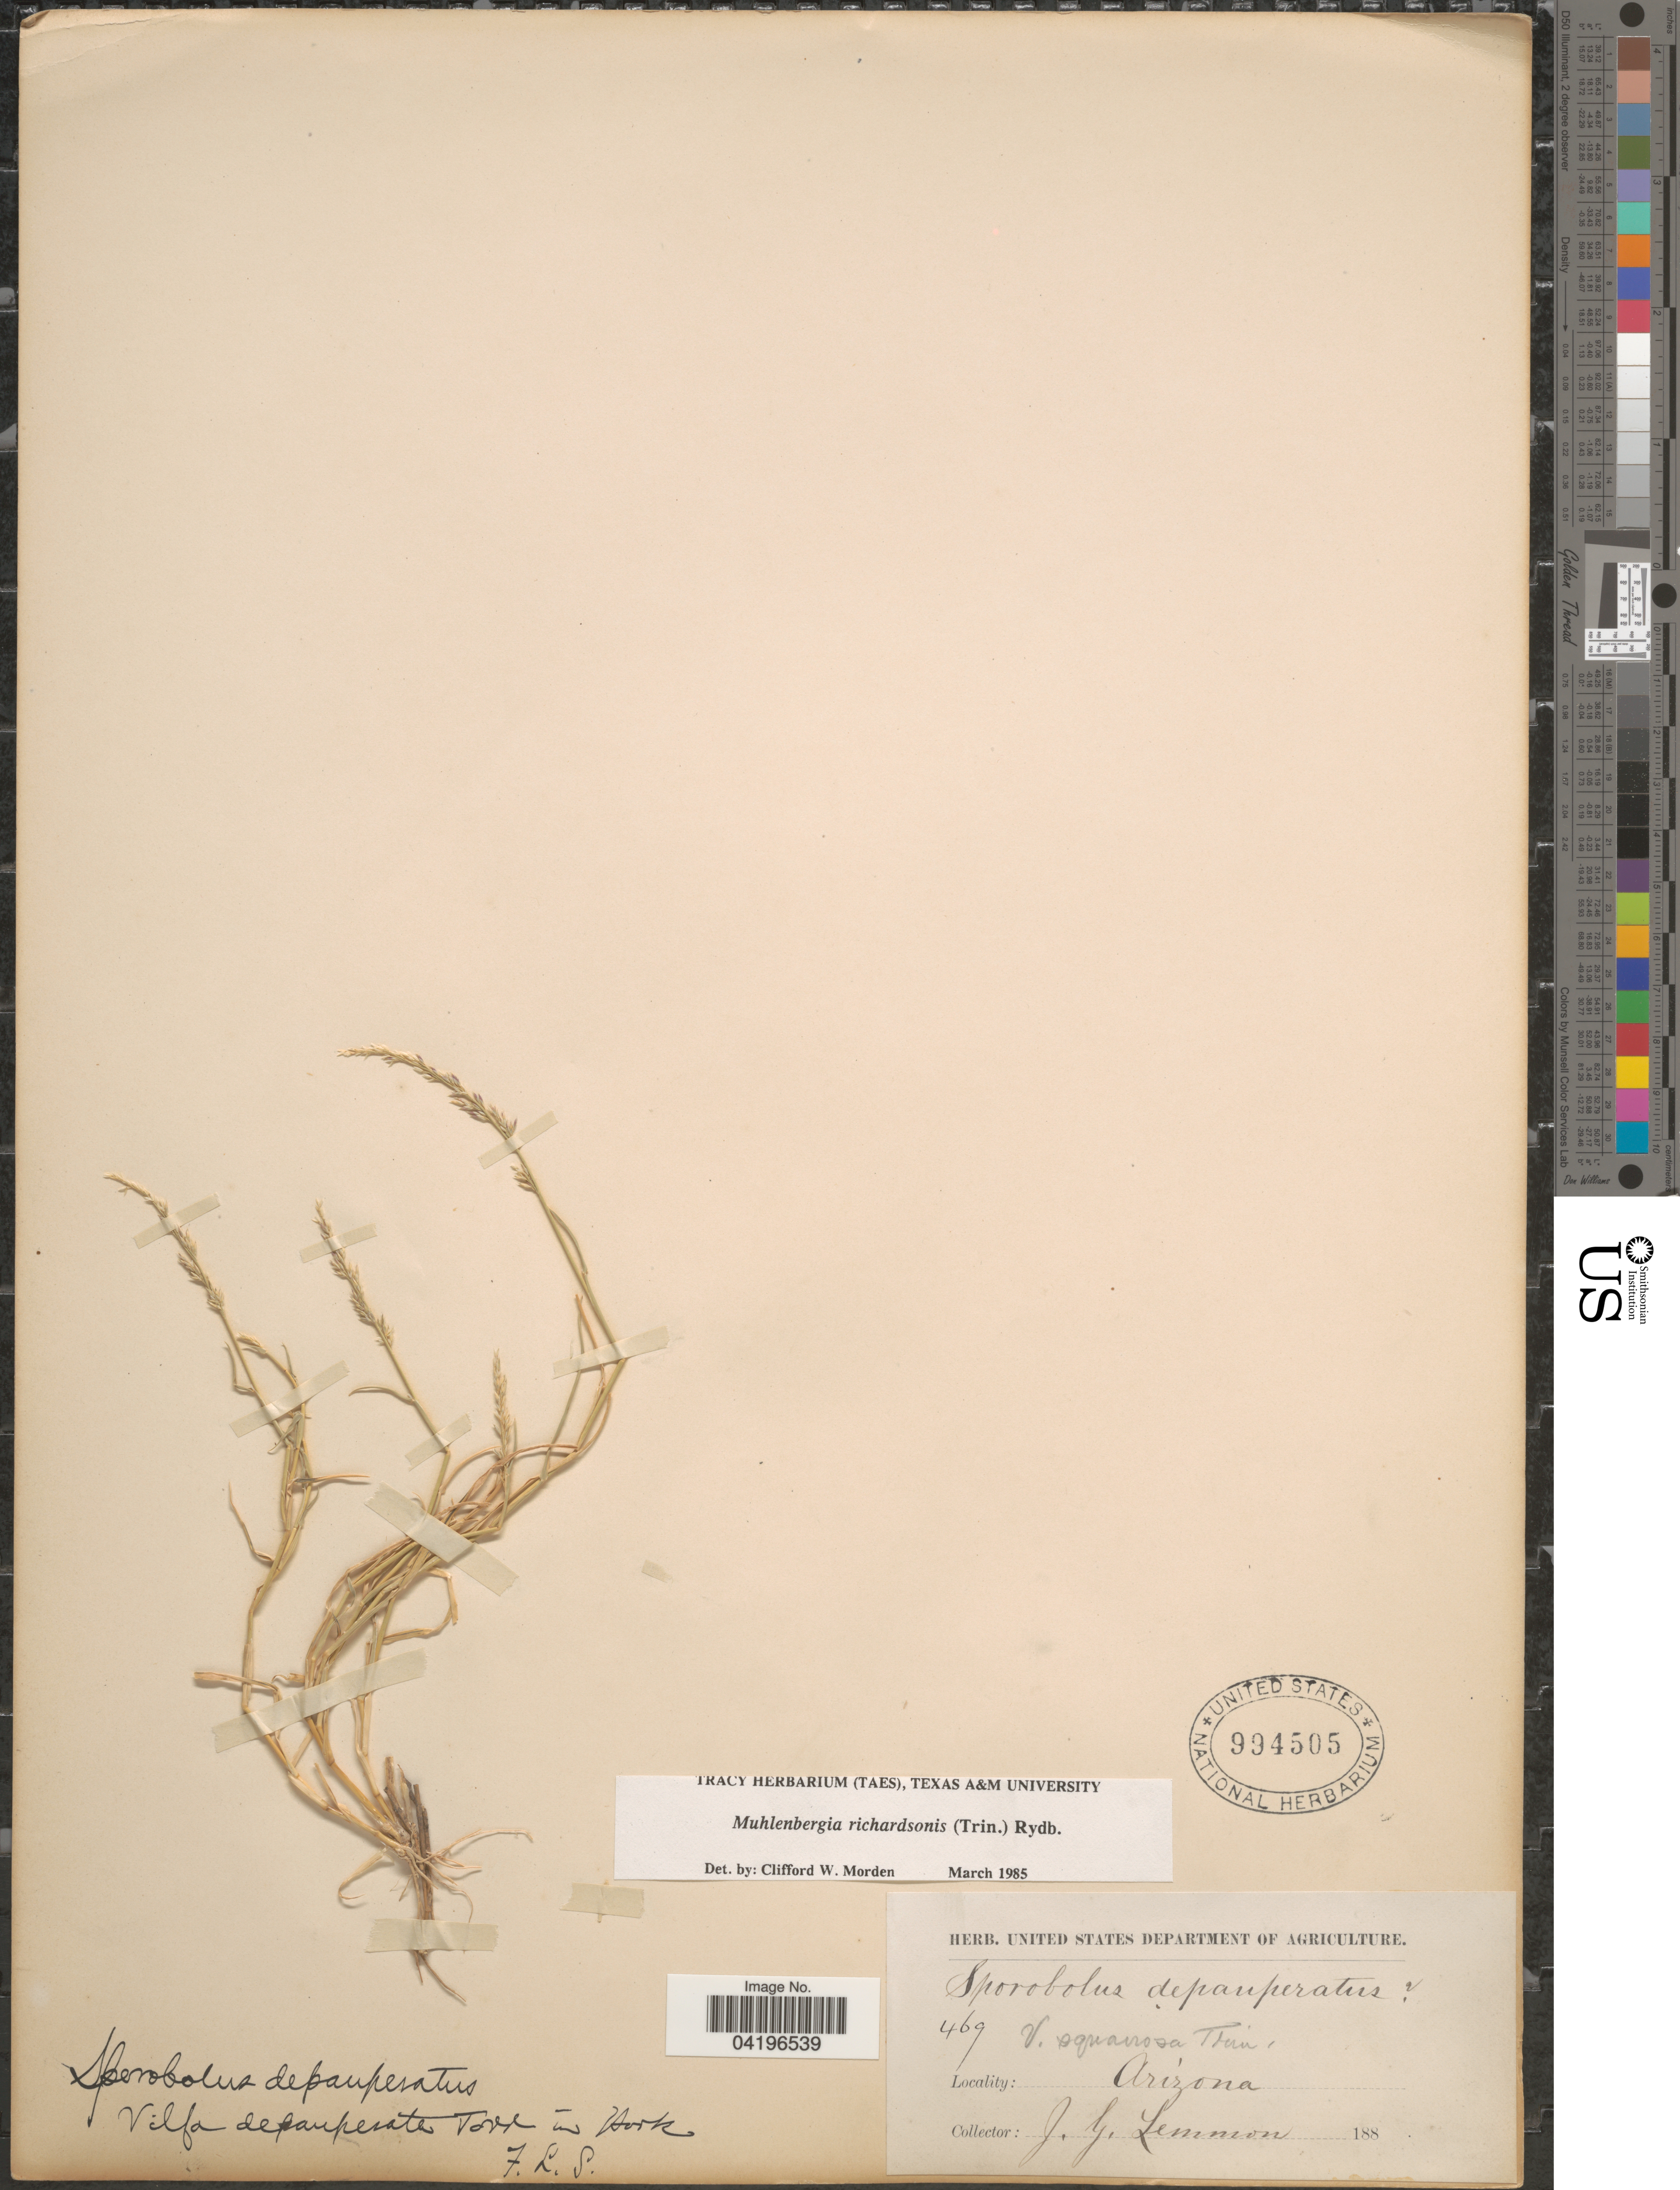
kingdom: Plantae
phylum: Tracheophyta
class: Liliopsida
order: Poales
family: Poaceae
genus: Muhlenbergia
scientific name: Muhlenbergia richardsonis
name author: (Trin.) Rydb.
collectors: J. Lemmon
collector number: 469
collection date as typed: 188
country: United States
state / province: Arizona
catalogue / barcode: US 994505